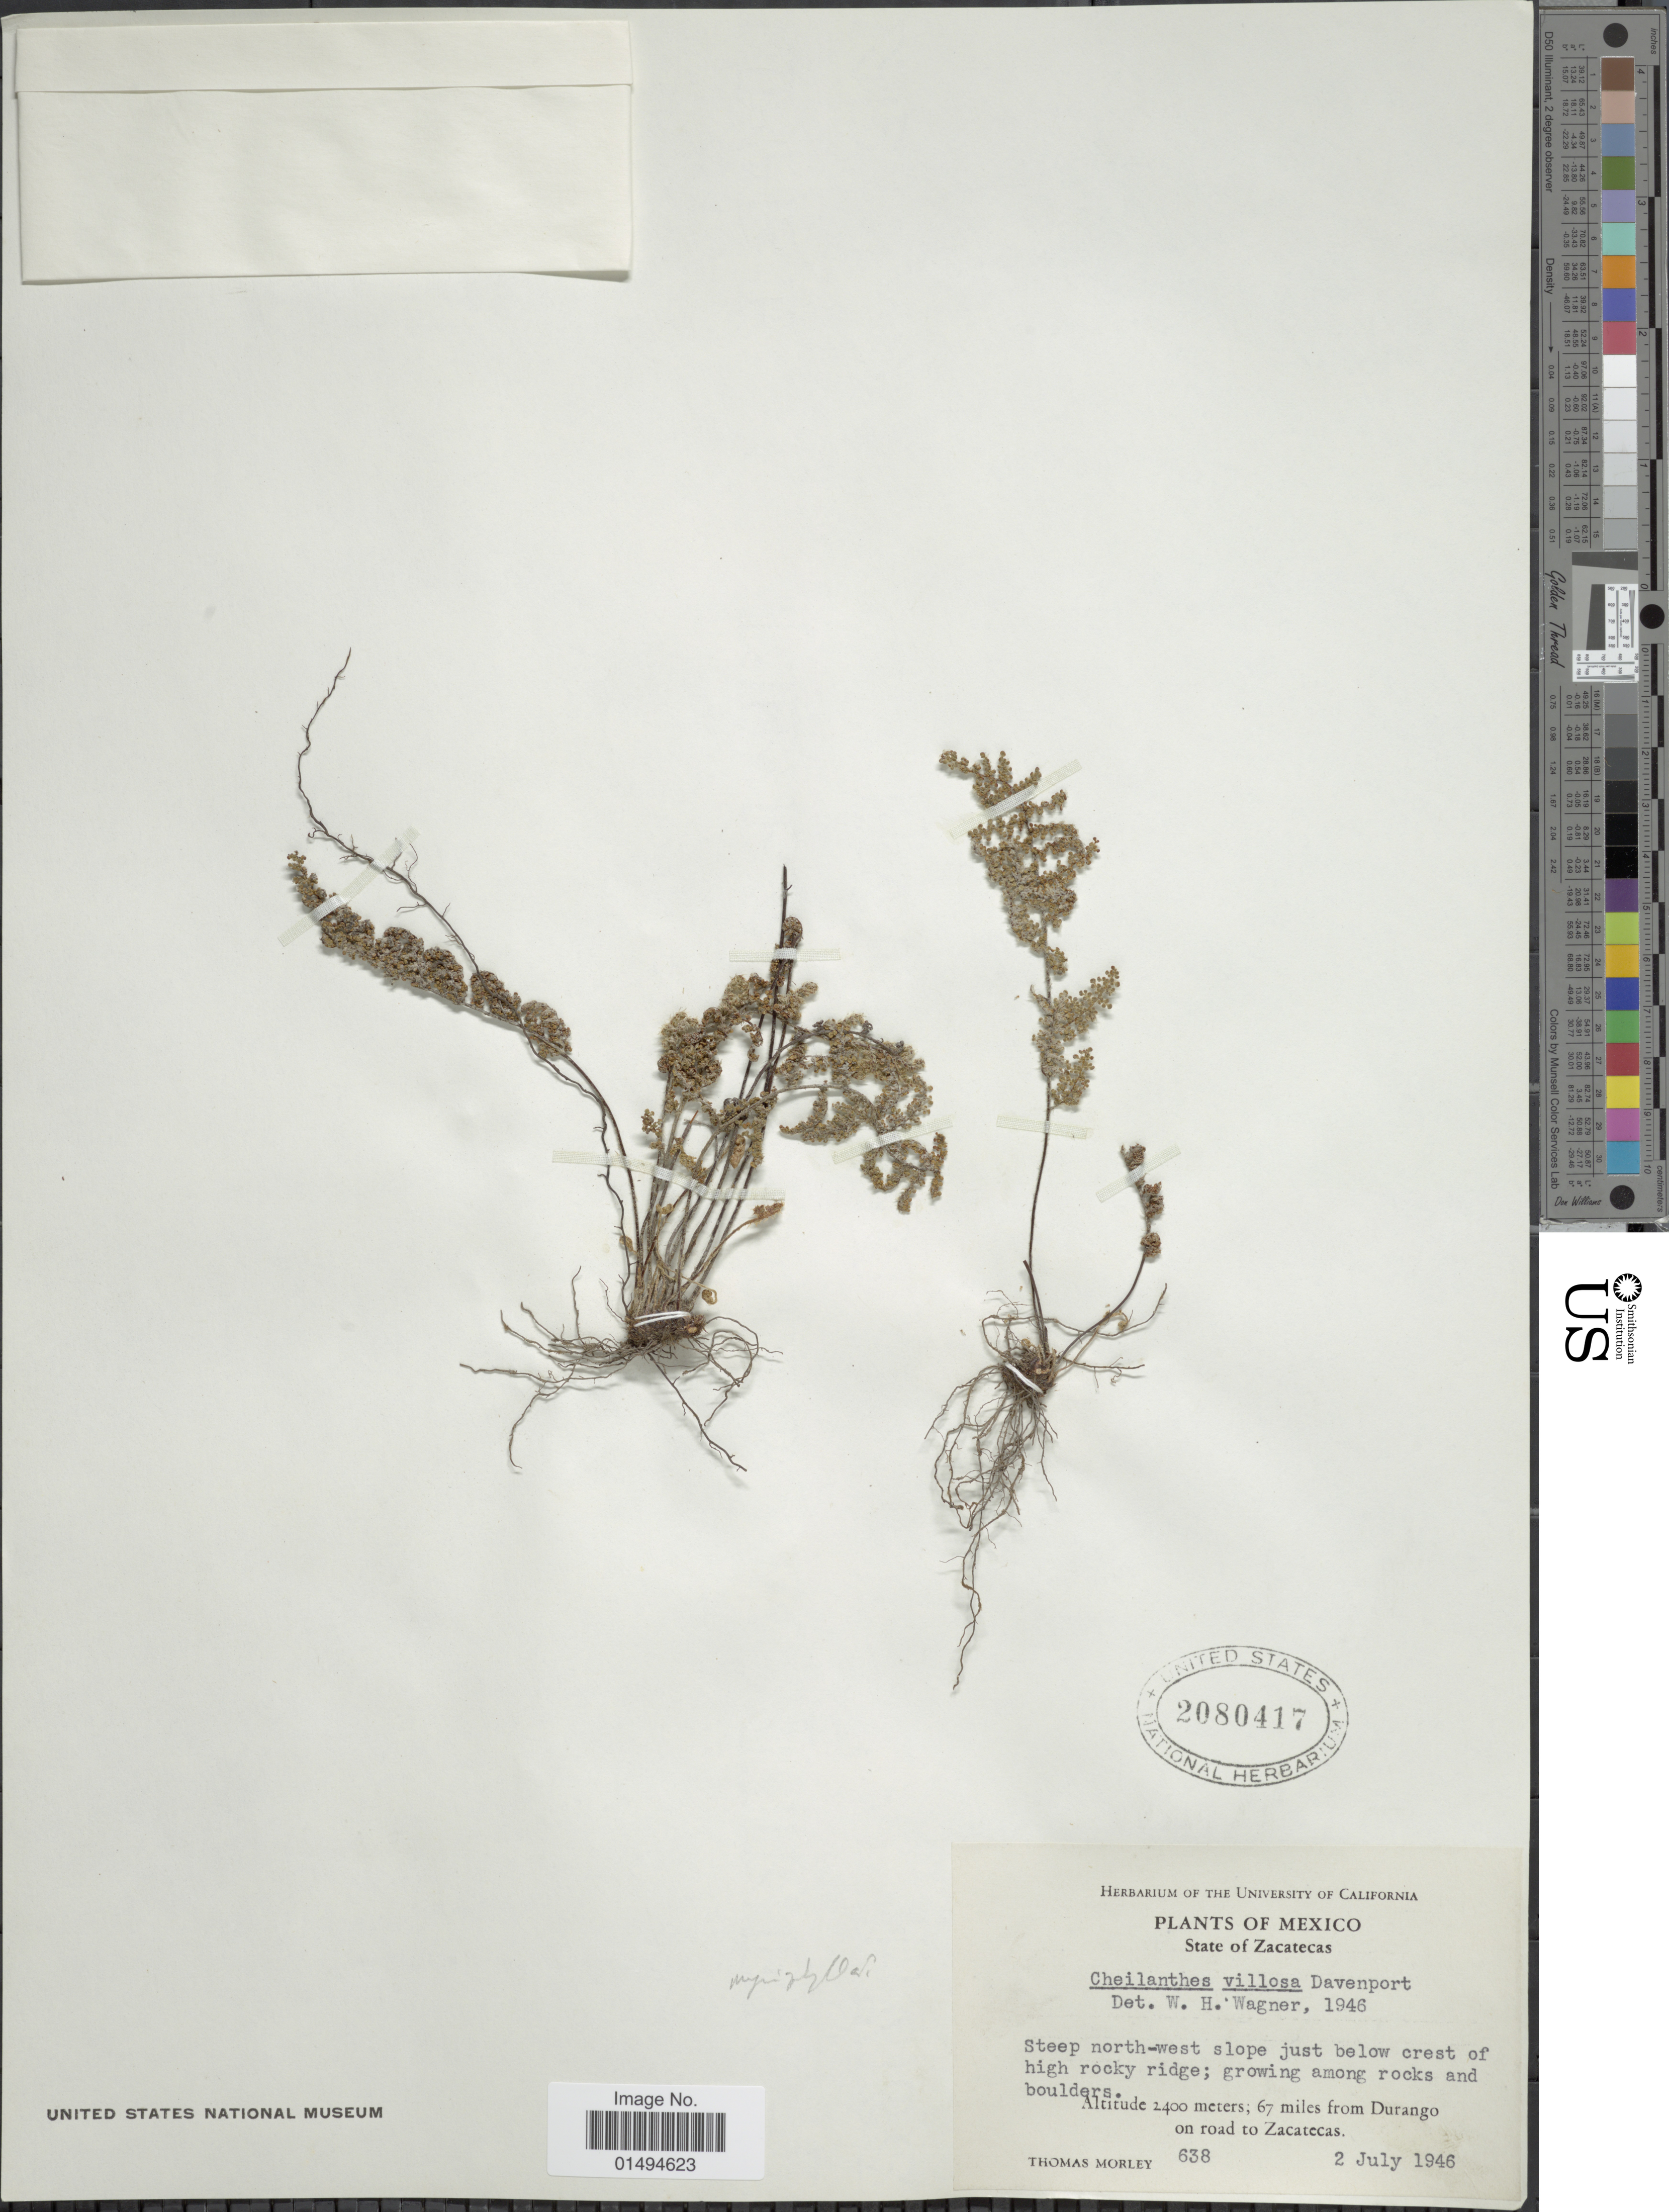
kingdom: Plantae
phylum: Tracheophyta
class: Polypodiopsida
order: Polypodiales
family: Pteridaceae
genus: Myriopteris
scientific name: Myriopteris myriophylla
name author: (Desv.) J. Sm.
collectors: T. Morley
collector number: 638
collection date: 1946-07-02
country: Mexico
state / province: Zacatecas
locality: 67 miles from Durango on road to Zacatecas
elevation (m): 2400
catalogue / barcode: US 2080417